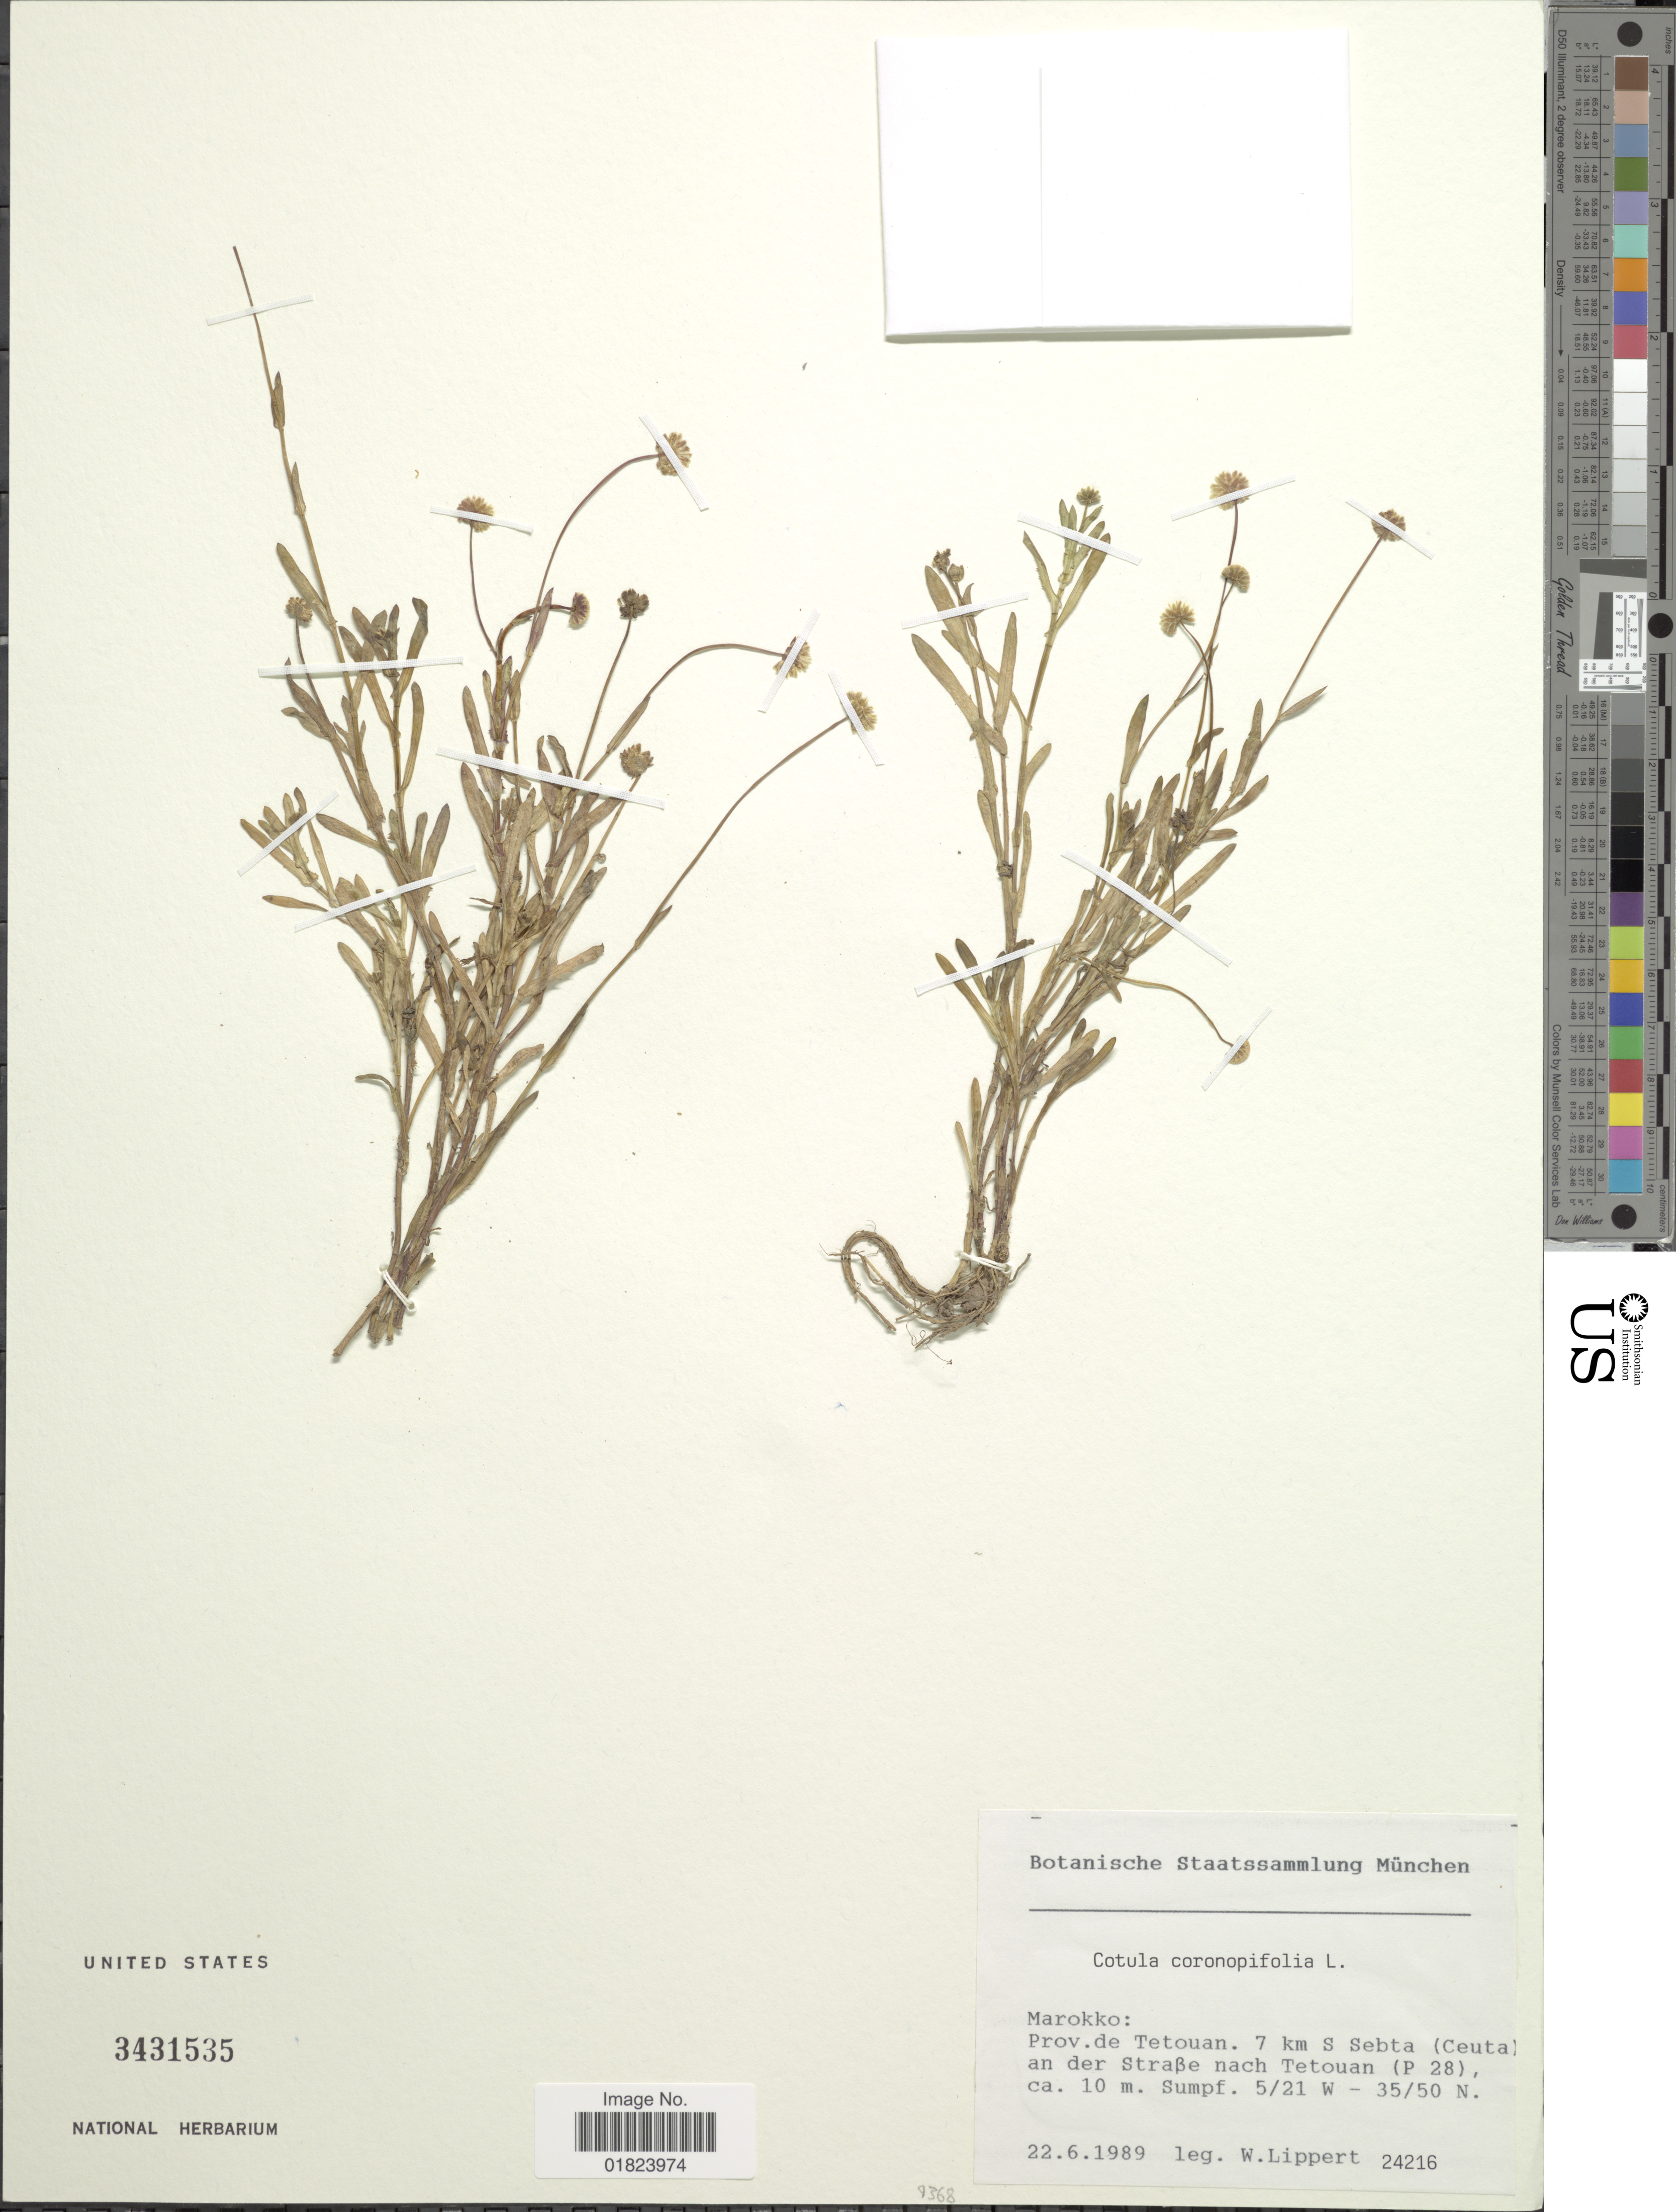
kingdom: Plantae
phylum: Tracheophyta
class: Magnoliopsida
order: Asterales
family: Asteraceae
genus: Cotula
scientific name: Cotula coronopifolia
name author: L.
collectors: W. Lippert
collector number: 24216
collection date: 1989-06-22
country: Morocco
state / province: Tanger-Tétouan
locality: Prov, de Tetouan, 7 km S Sebta (Ceuta) an der Straße nach Tetouan (P 28).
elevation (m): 10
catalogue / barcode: US 3431535